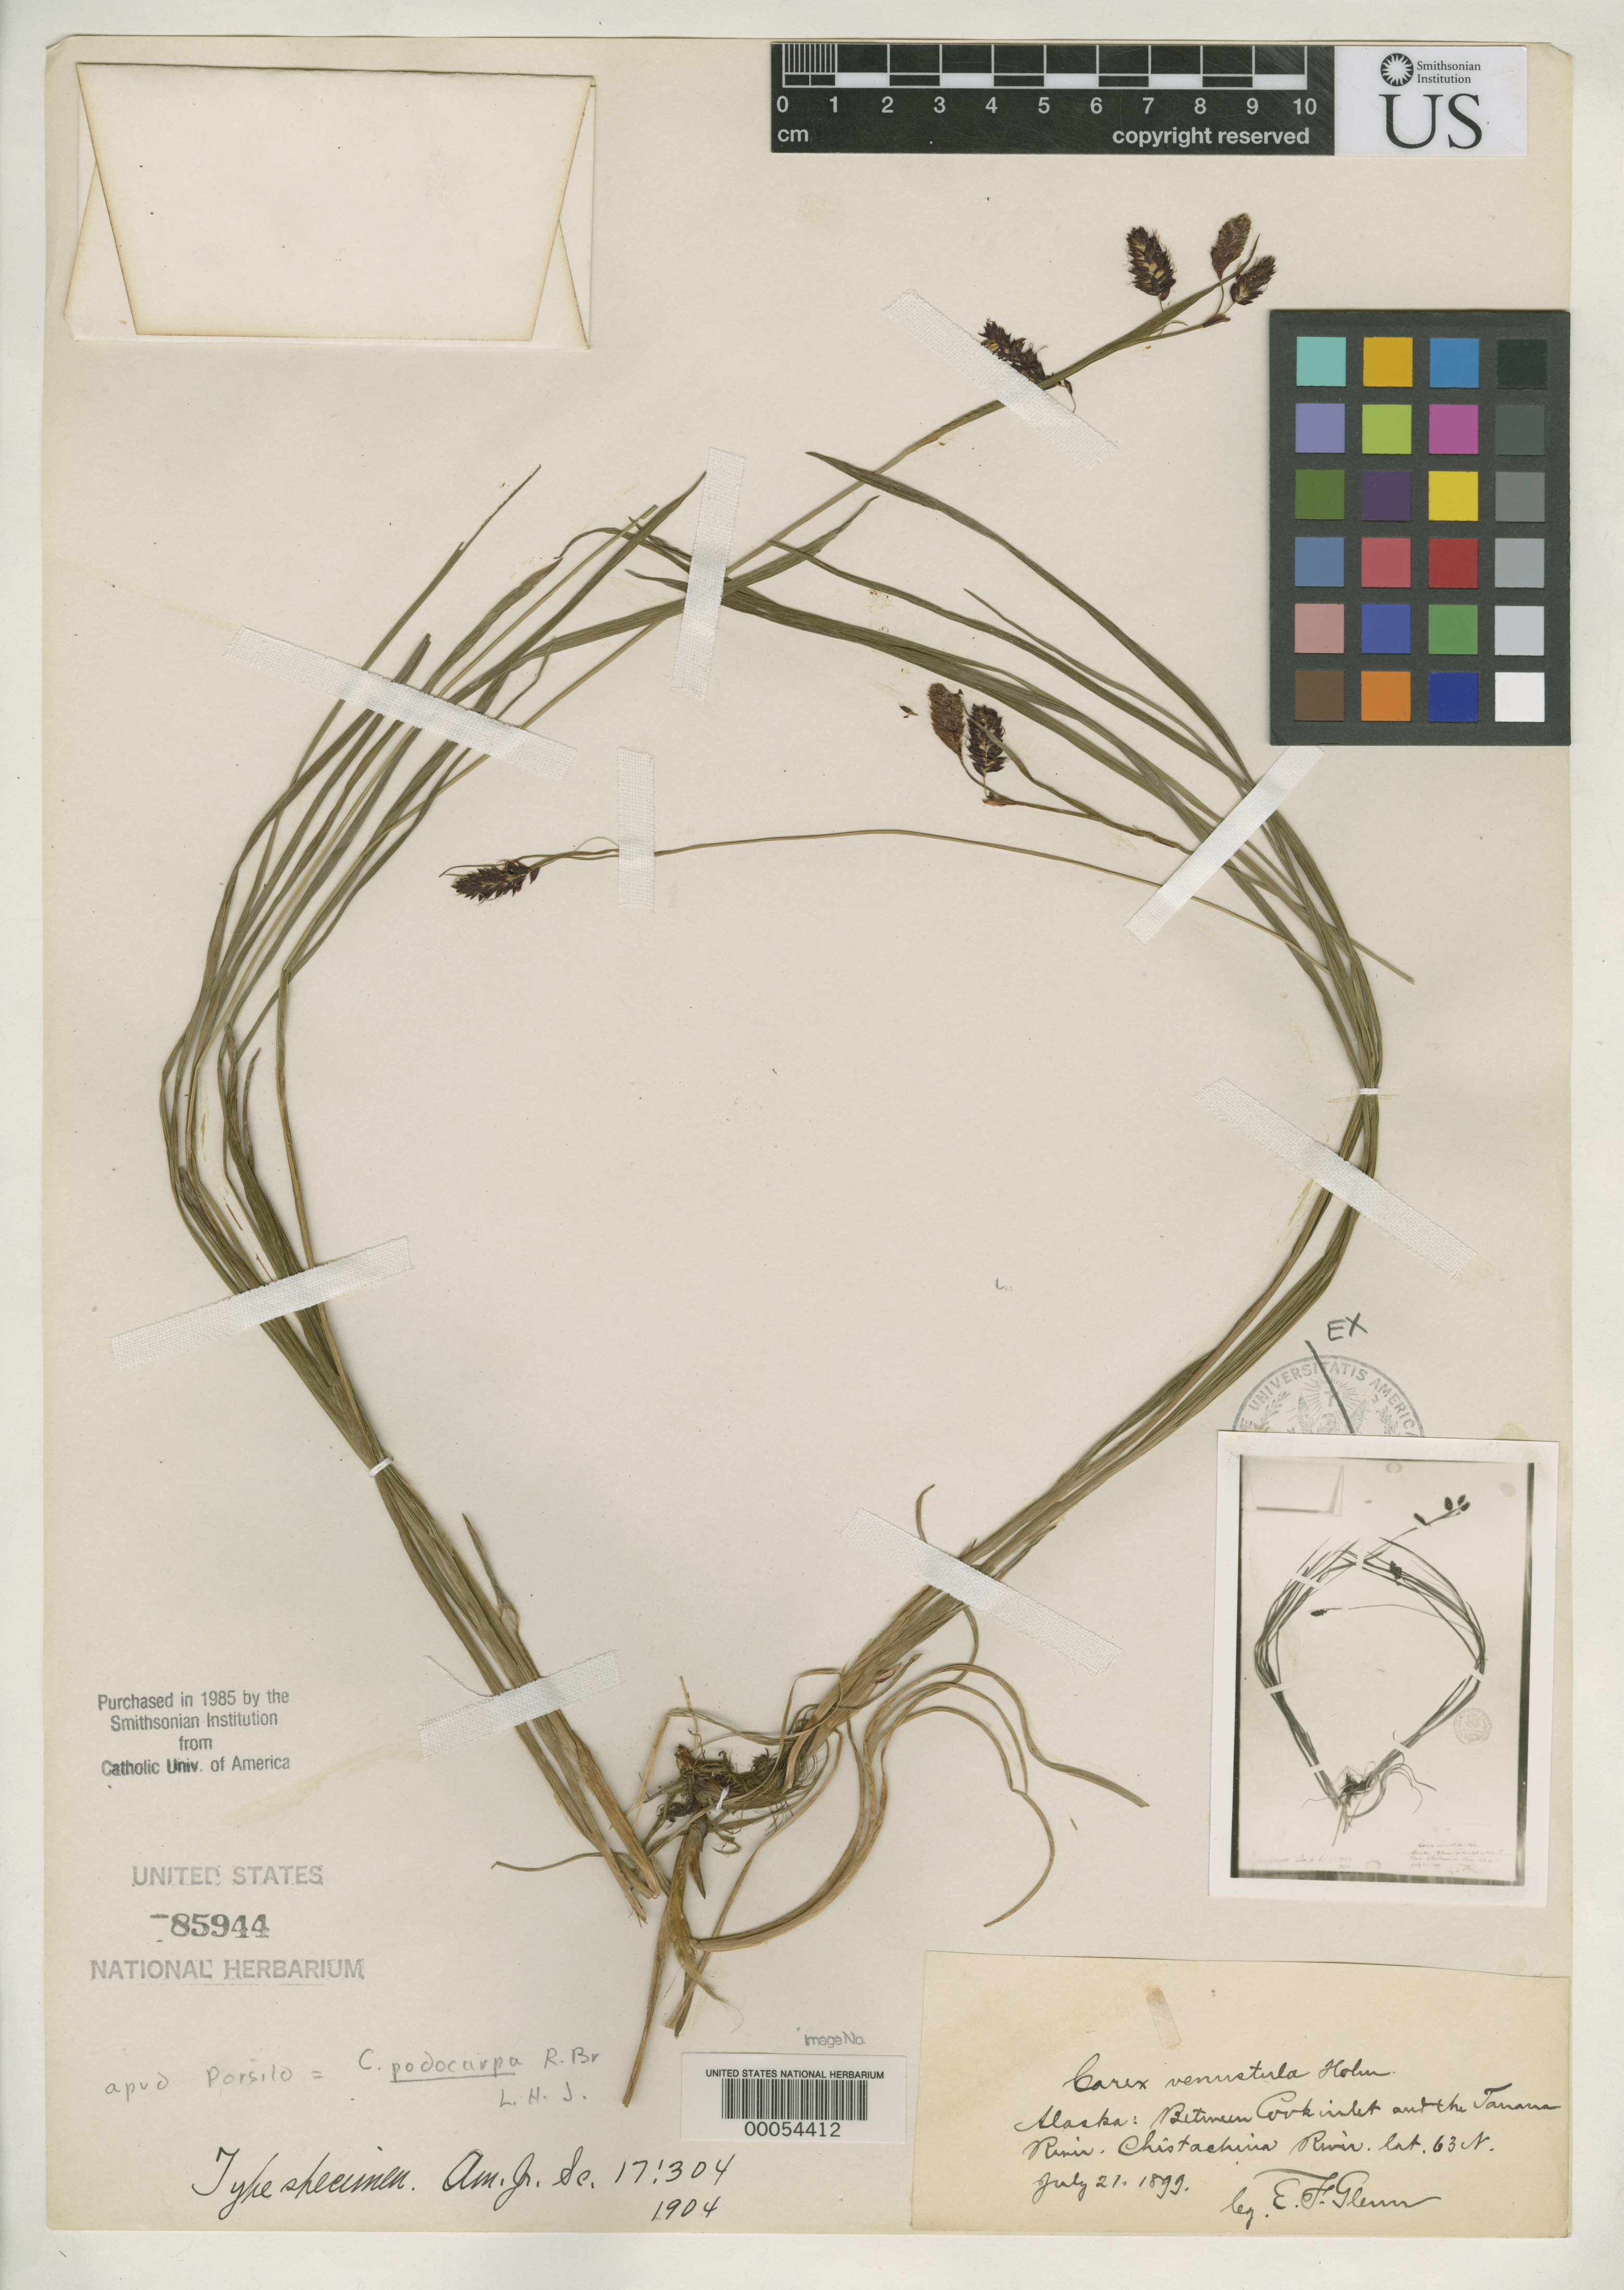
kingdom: Plantae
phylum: Tracheophyta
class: Liliopsida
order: Poales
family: Cyperaceae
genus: Carex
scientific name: Carex venustula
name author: Holm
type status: Isosyntype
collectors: E. Glenn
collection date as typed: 21 Jul 1899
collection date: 1899-07-21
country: United States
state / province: Alaska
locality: Chistachina River, between Cook Inlet and Tanana River.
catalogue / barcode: US 85944